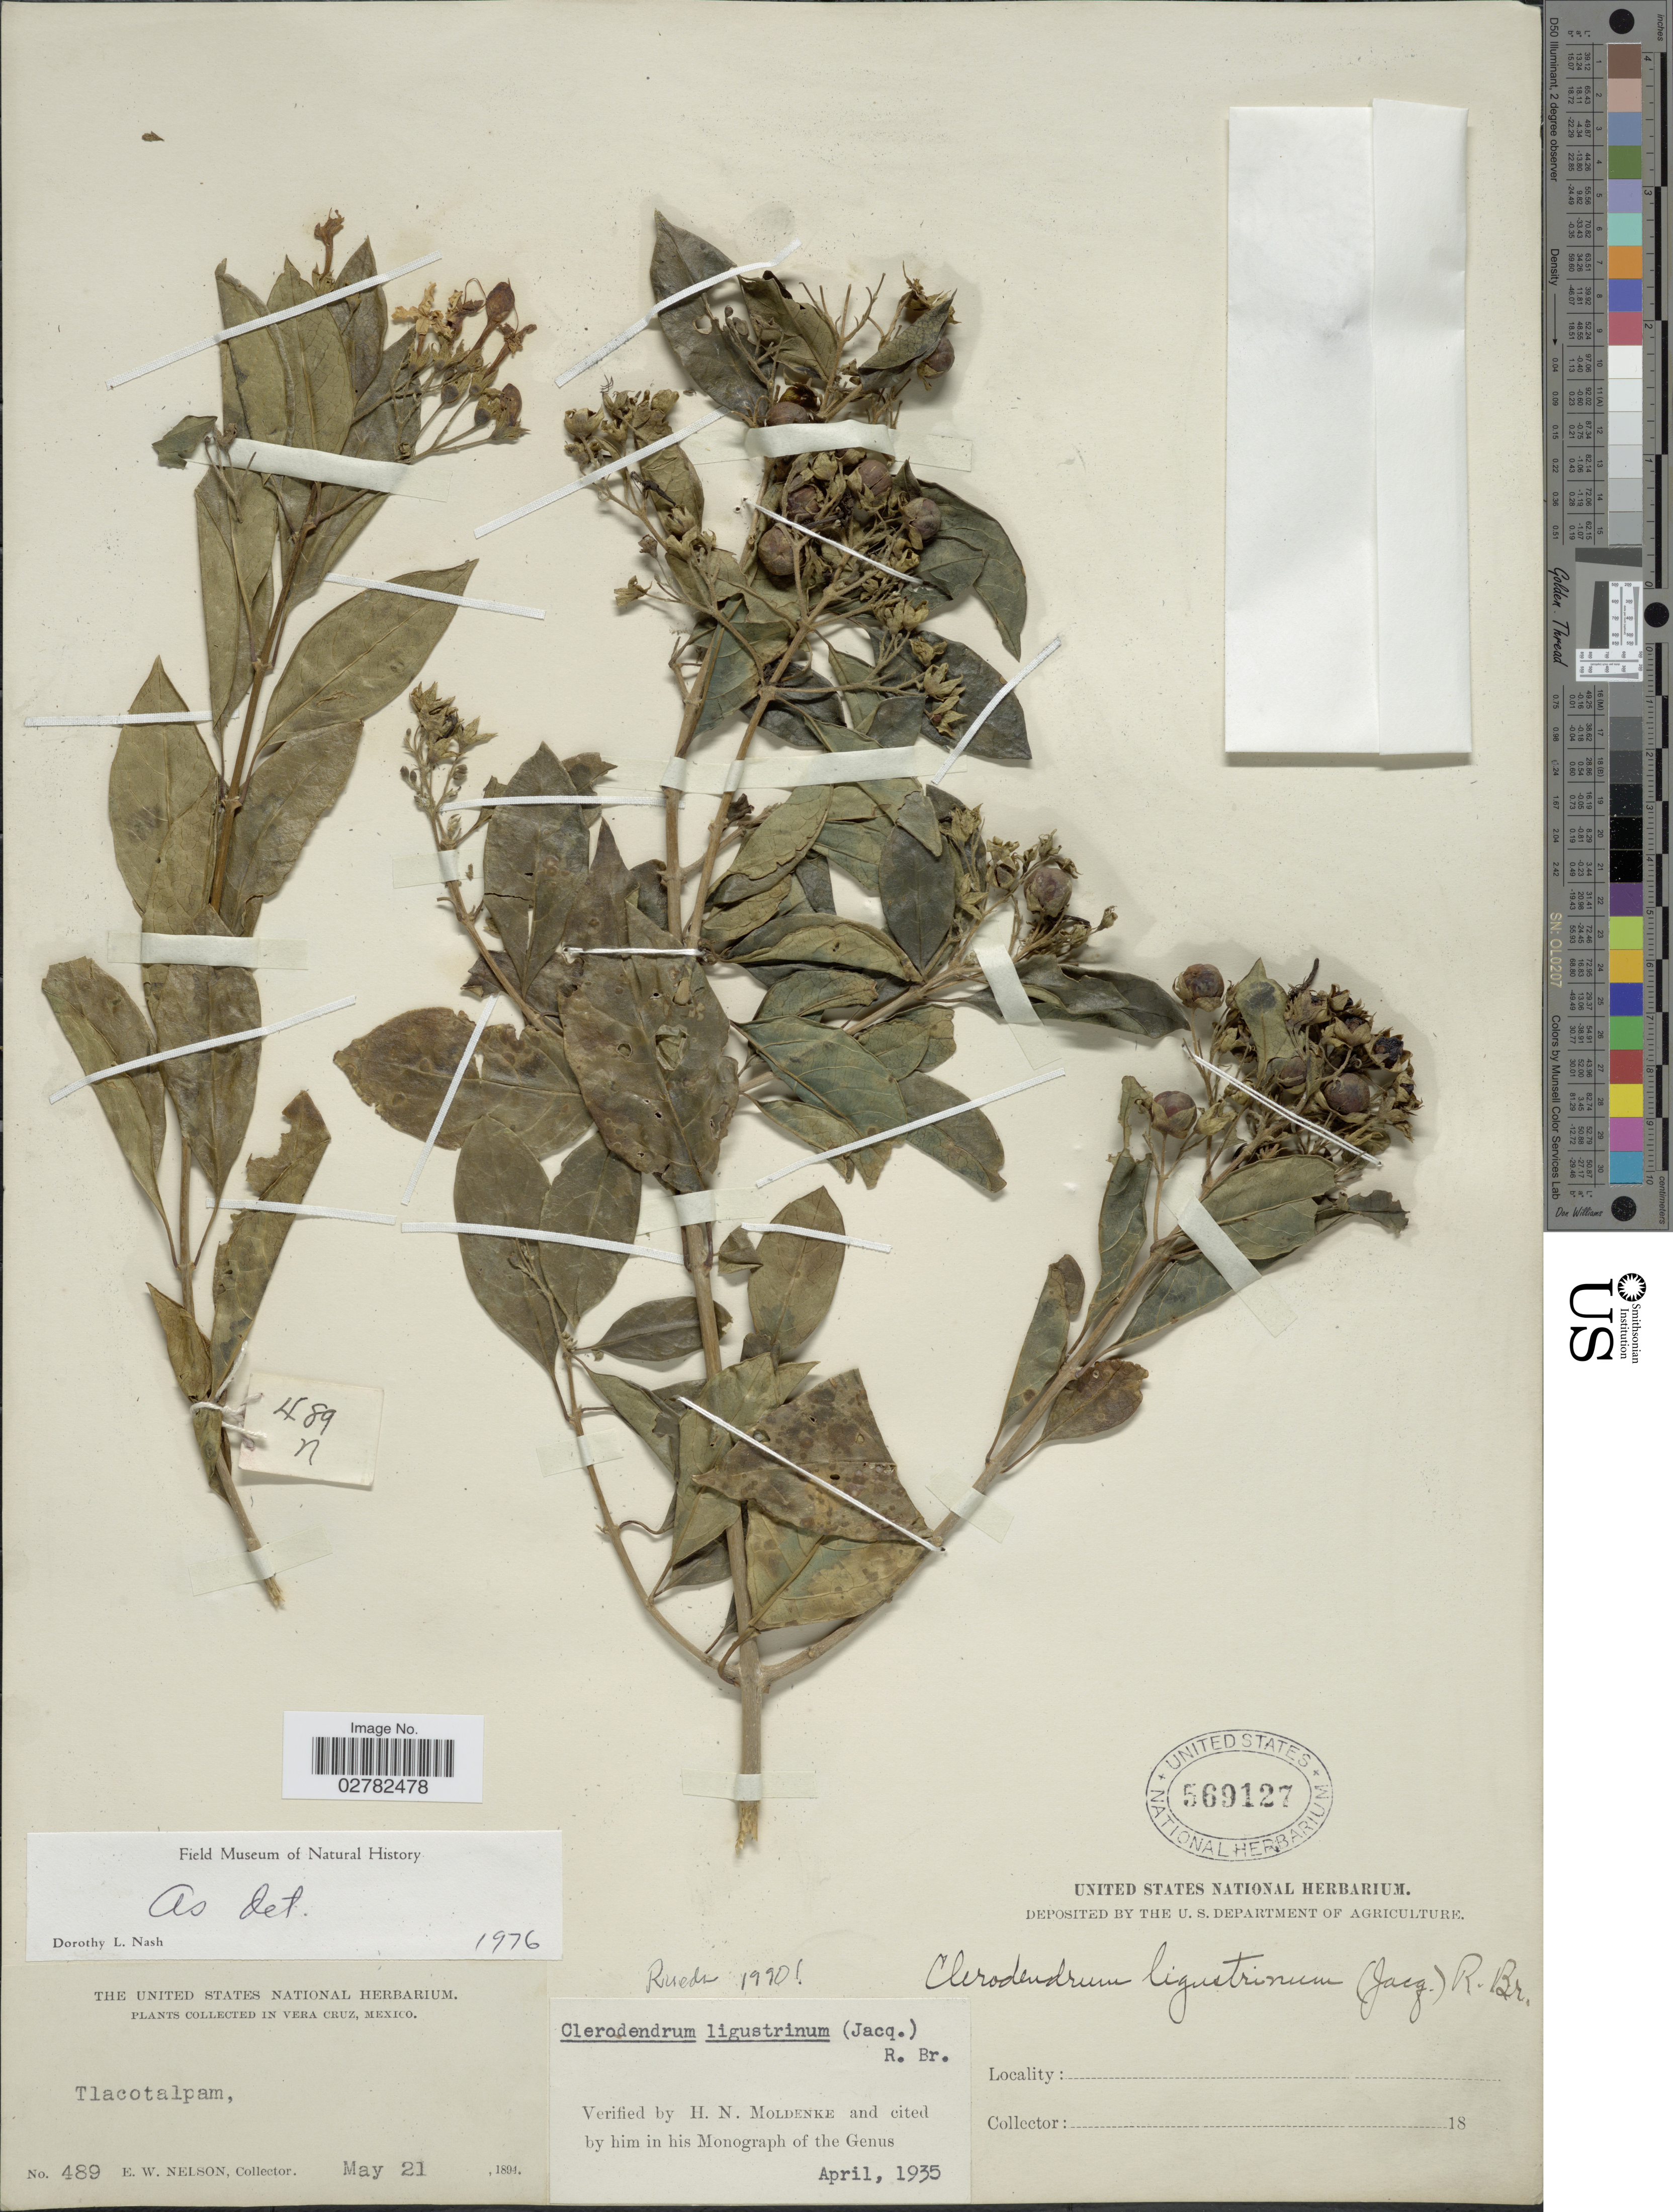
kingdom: Plantae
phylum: Tracheophyta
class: Magnoliopsida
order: Lamiales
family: Lamiaceae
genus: Clerodendrum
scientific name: Clerodendrum ligustrinum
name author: (Jacq.) R. Br.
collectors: E. W. Nelson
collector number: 489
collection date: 1894-05-21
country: Mexico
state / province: Veracruz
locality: Vera Cruz. Tlacotalpam.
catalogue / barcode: US 569127